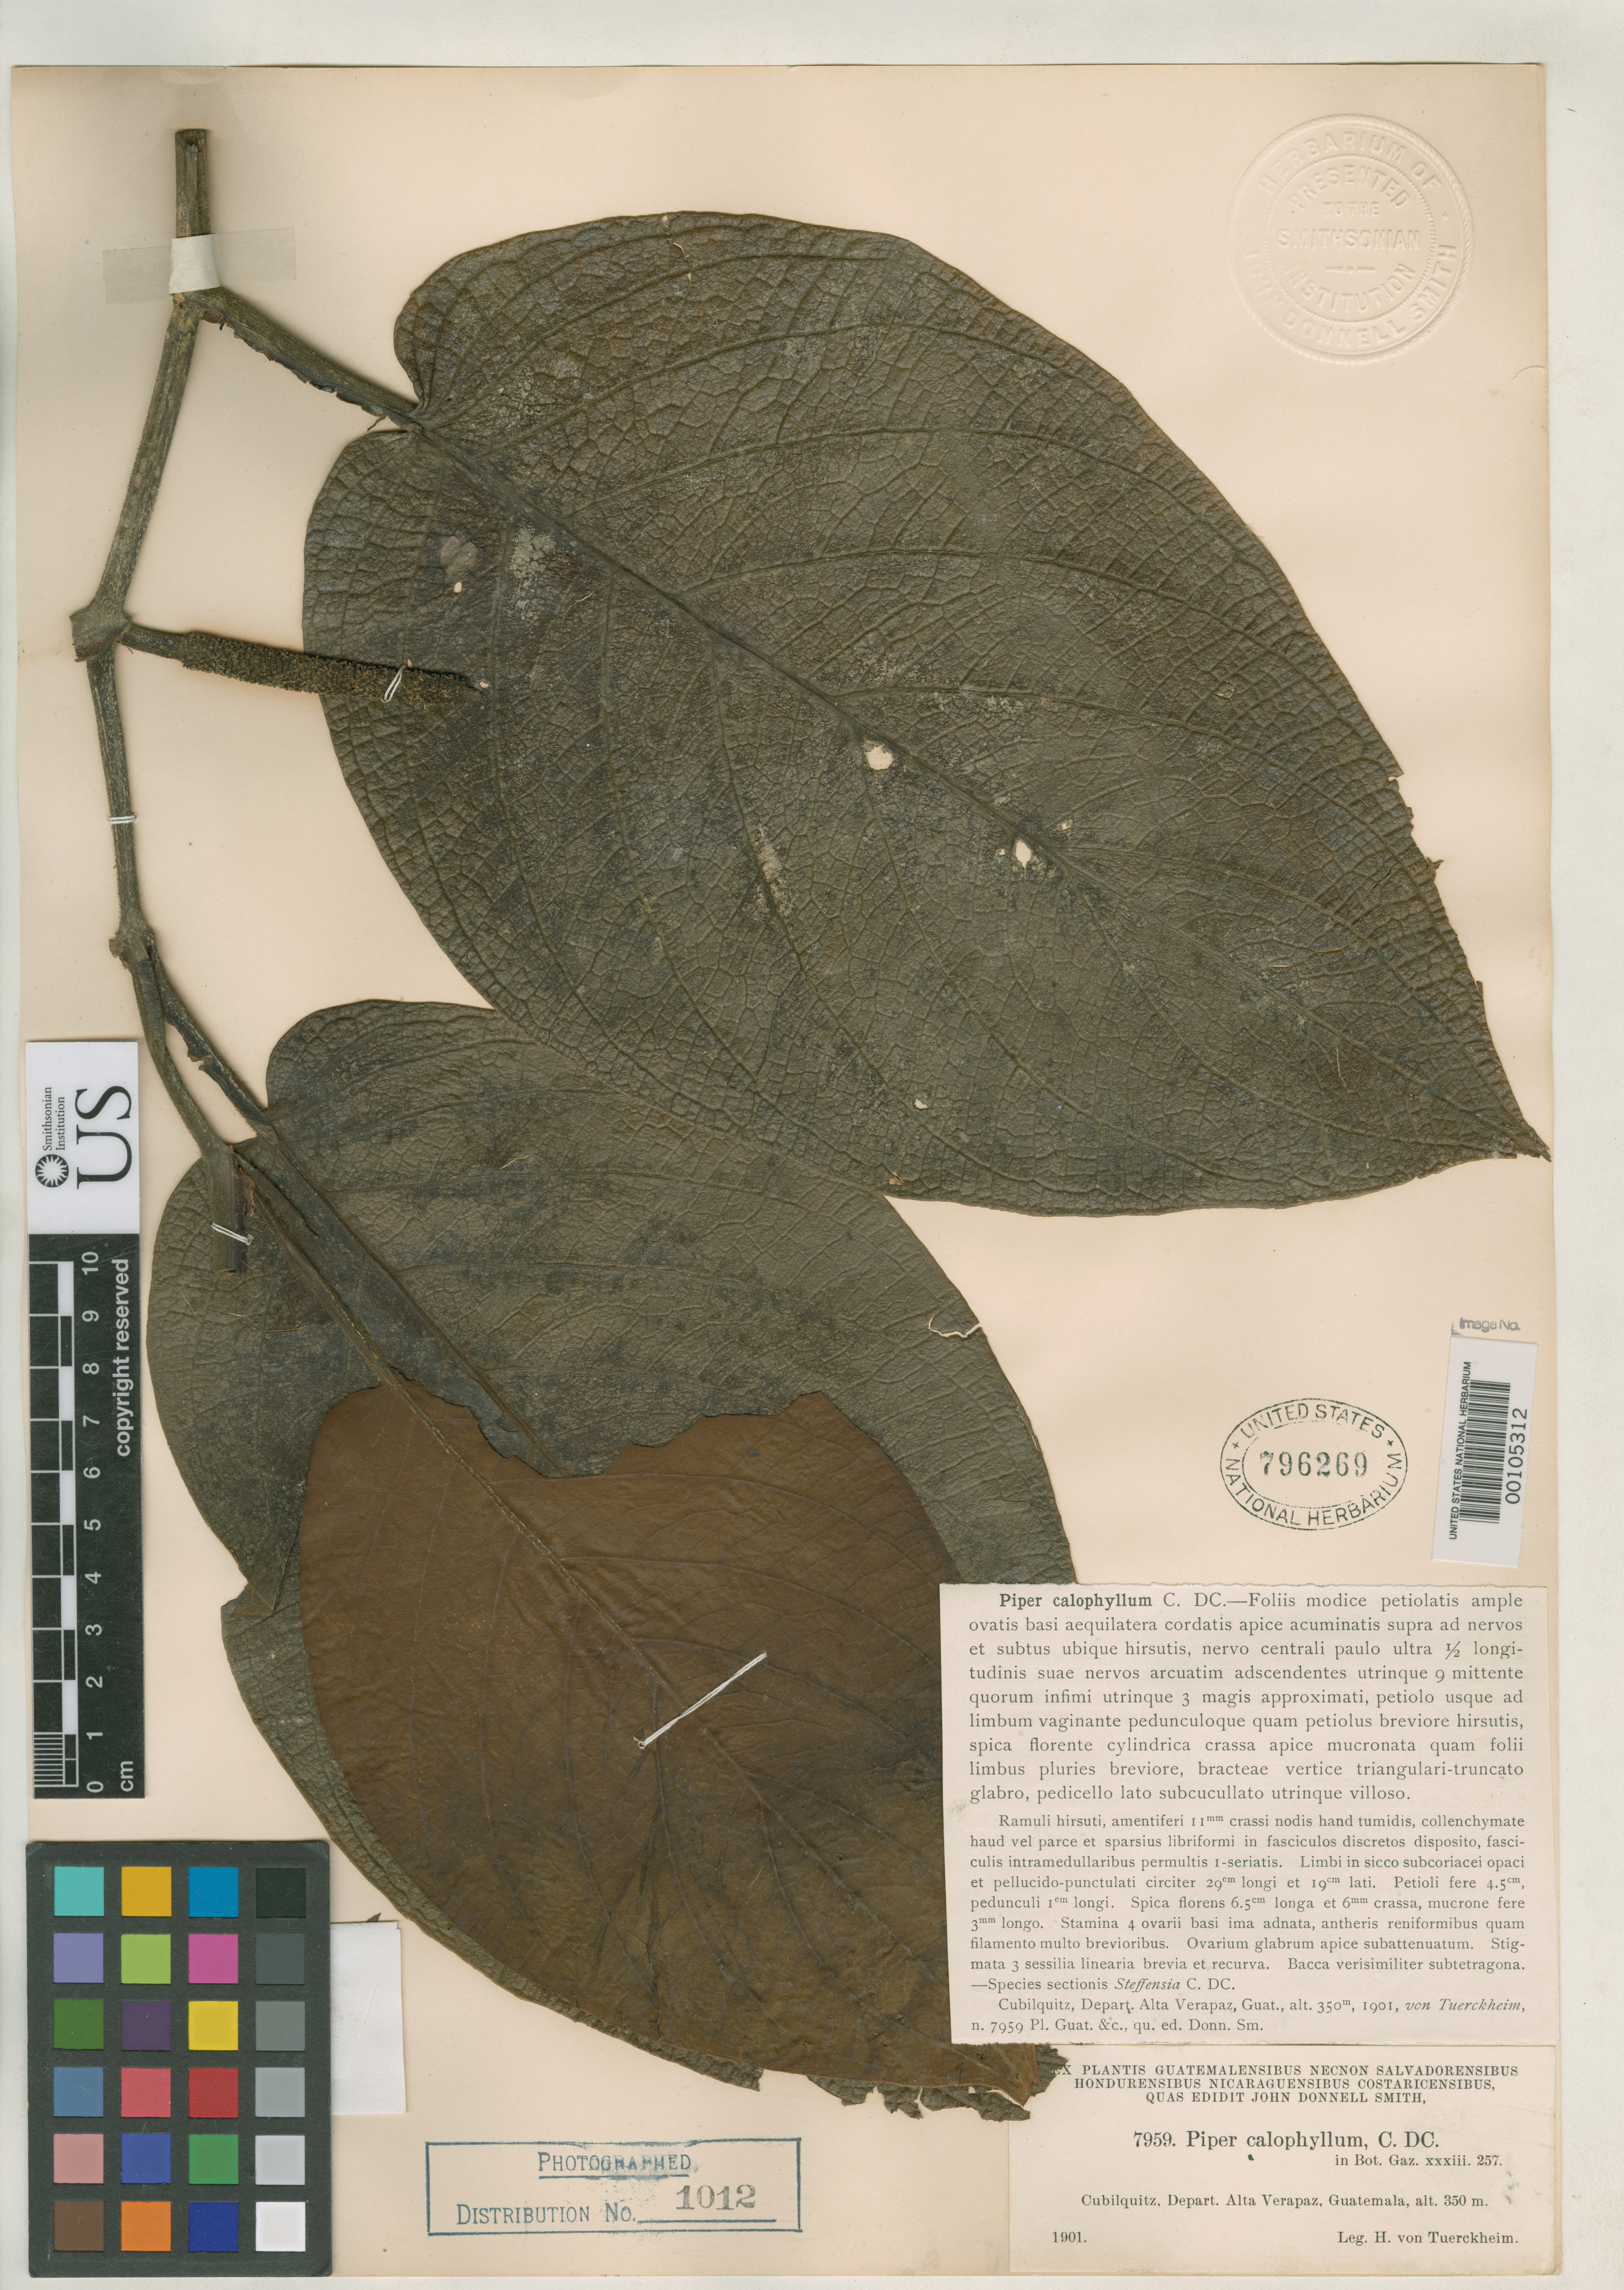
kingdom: Plantae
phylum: Tracheophyta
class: Magnoliopsida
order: Piperales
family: Piperaceae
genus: Piper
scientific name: Piper calophyllum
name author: C. DC.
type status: Isotype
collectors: H. von Türckheim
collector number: J.D.S. 7959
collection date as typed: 1901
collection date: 1901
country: Guatemala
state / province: Alta Verapaz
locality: Cubilquitz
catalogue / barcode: US 796269